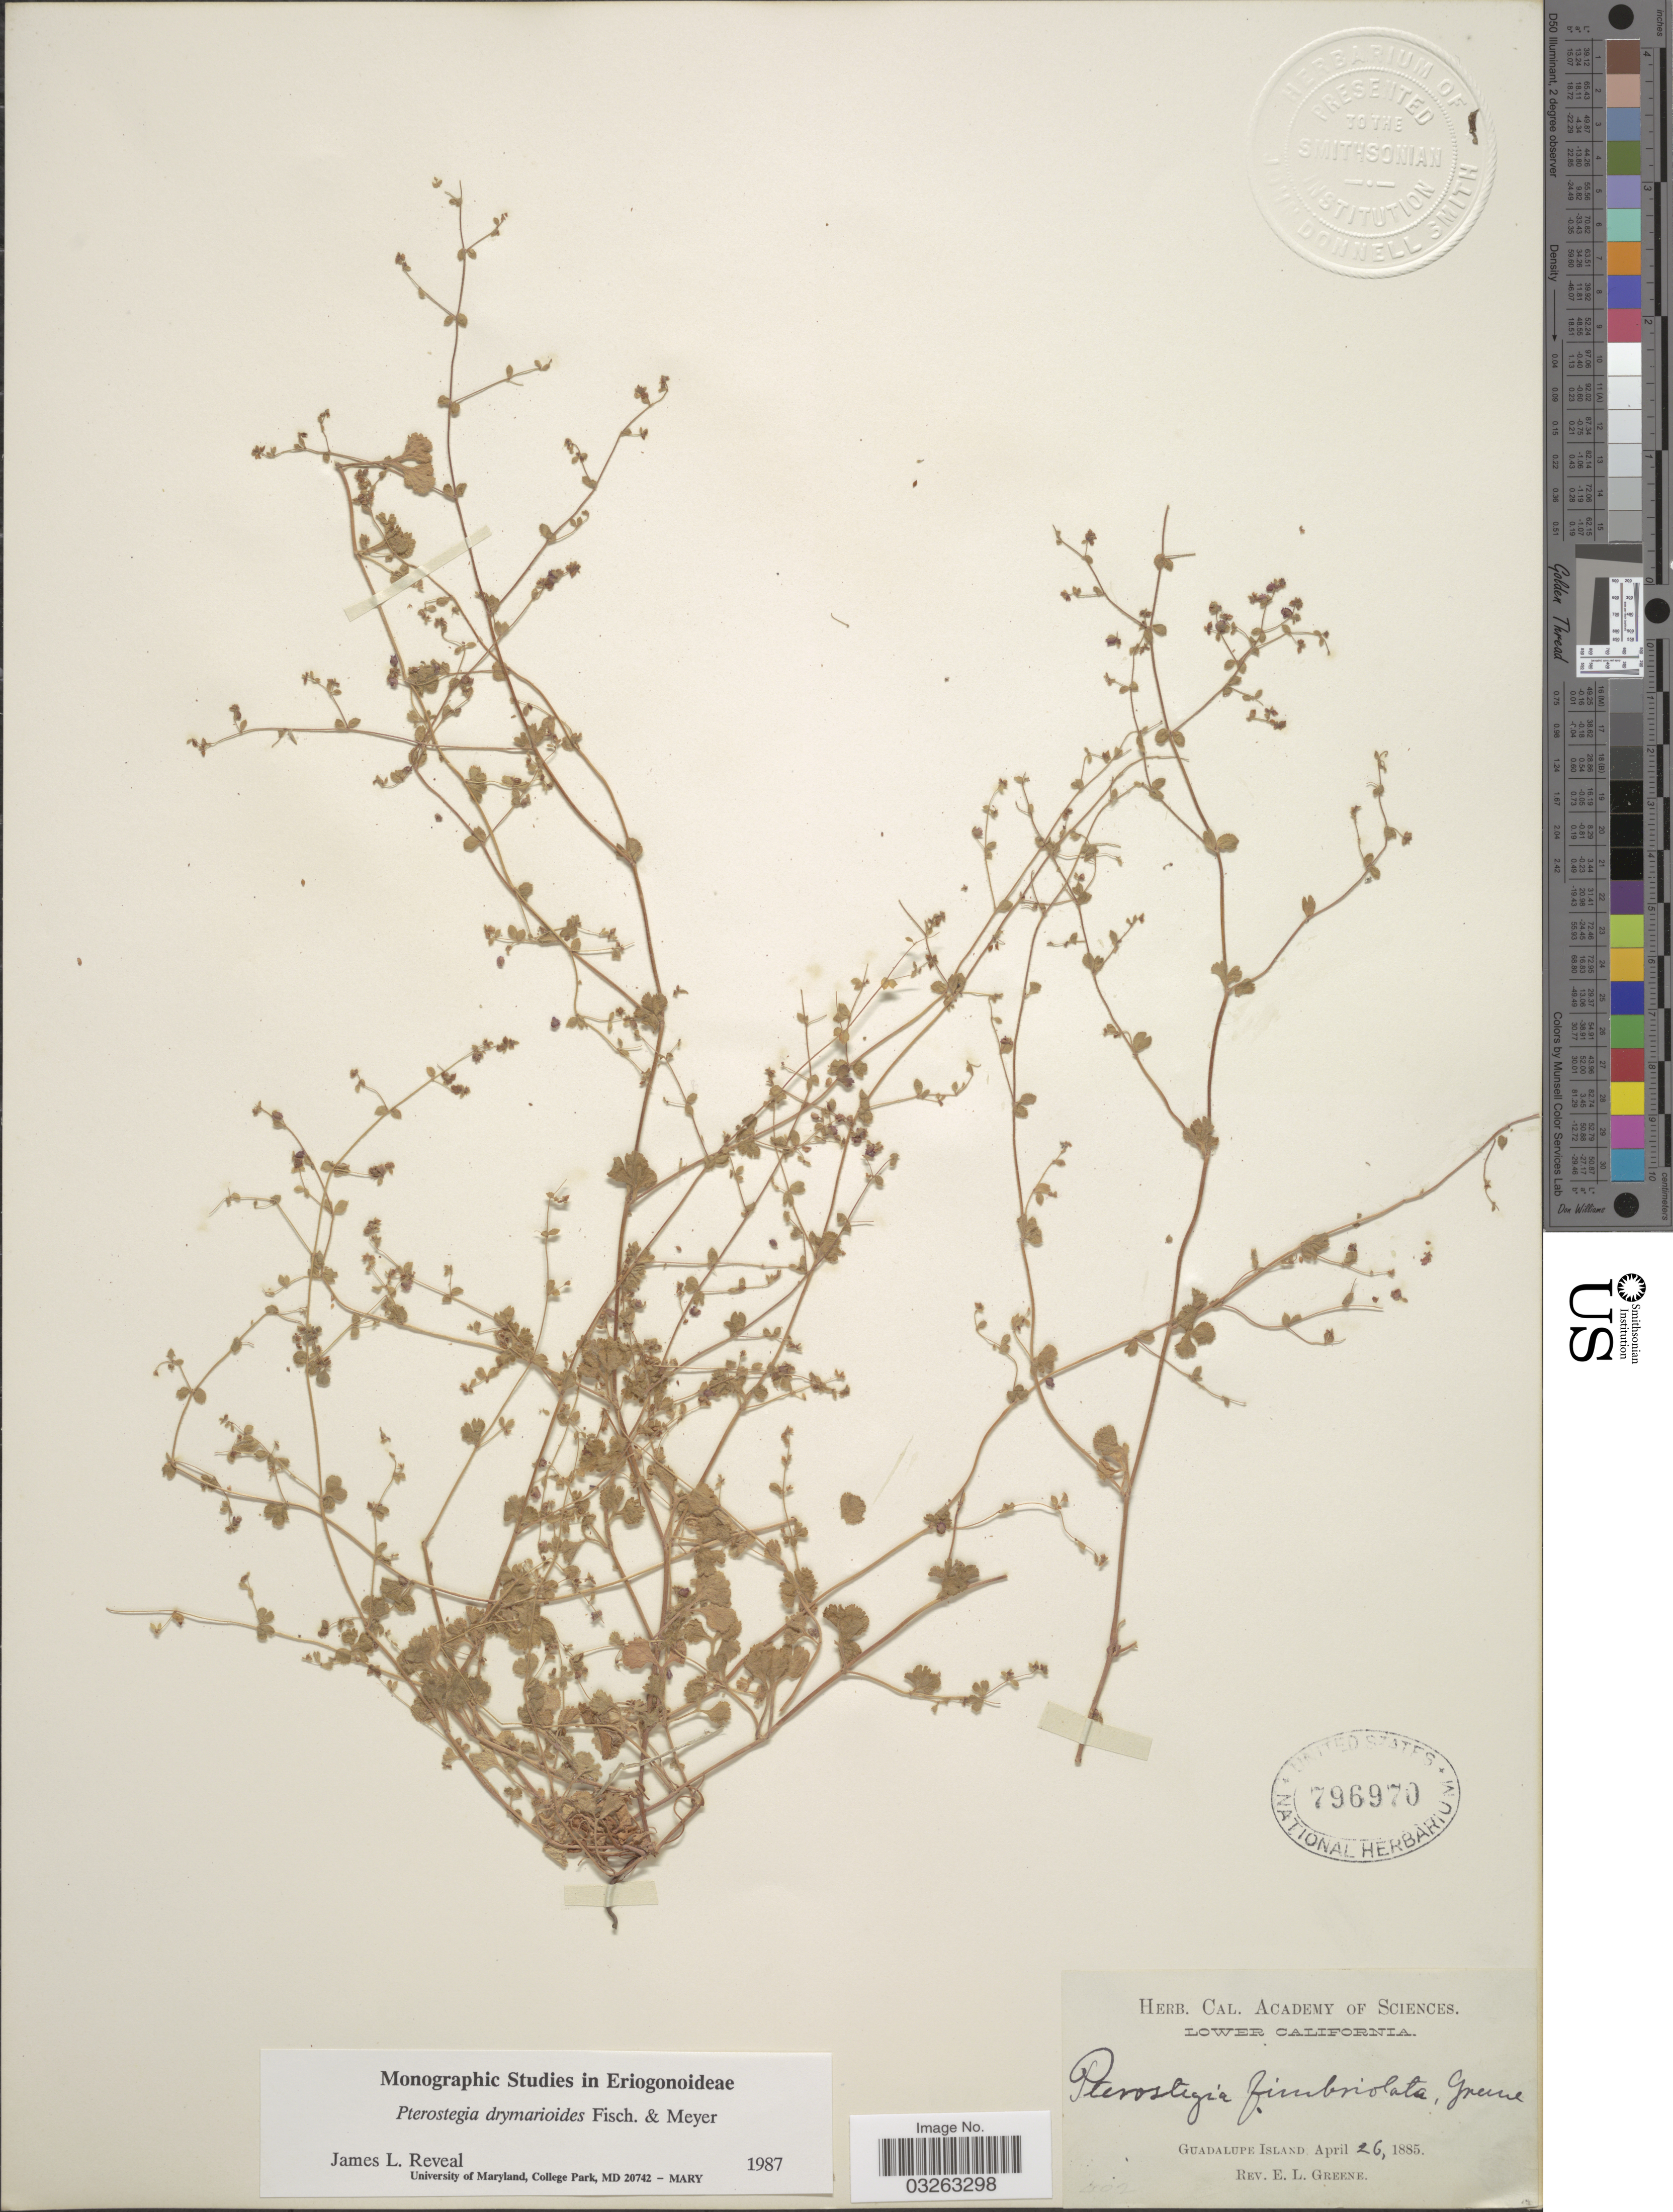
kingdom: Plantae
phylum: Tracheophyta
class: Magnoliopsida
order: Caryophyllales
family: Polygonaceae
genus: Pterostegia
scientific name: Pterostegia drymarioides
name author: Fisch. & C.A. Mey.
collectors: E. L. Greene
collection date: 1885-04-26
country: Mexico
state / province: Baja California Norte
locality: Lower California. Guadalupe Island.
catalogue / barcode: US 796970